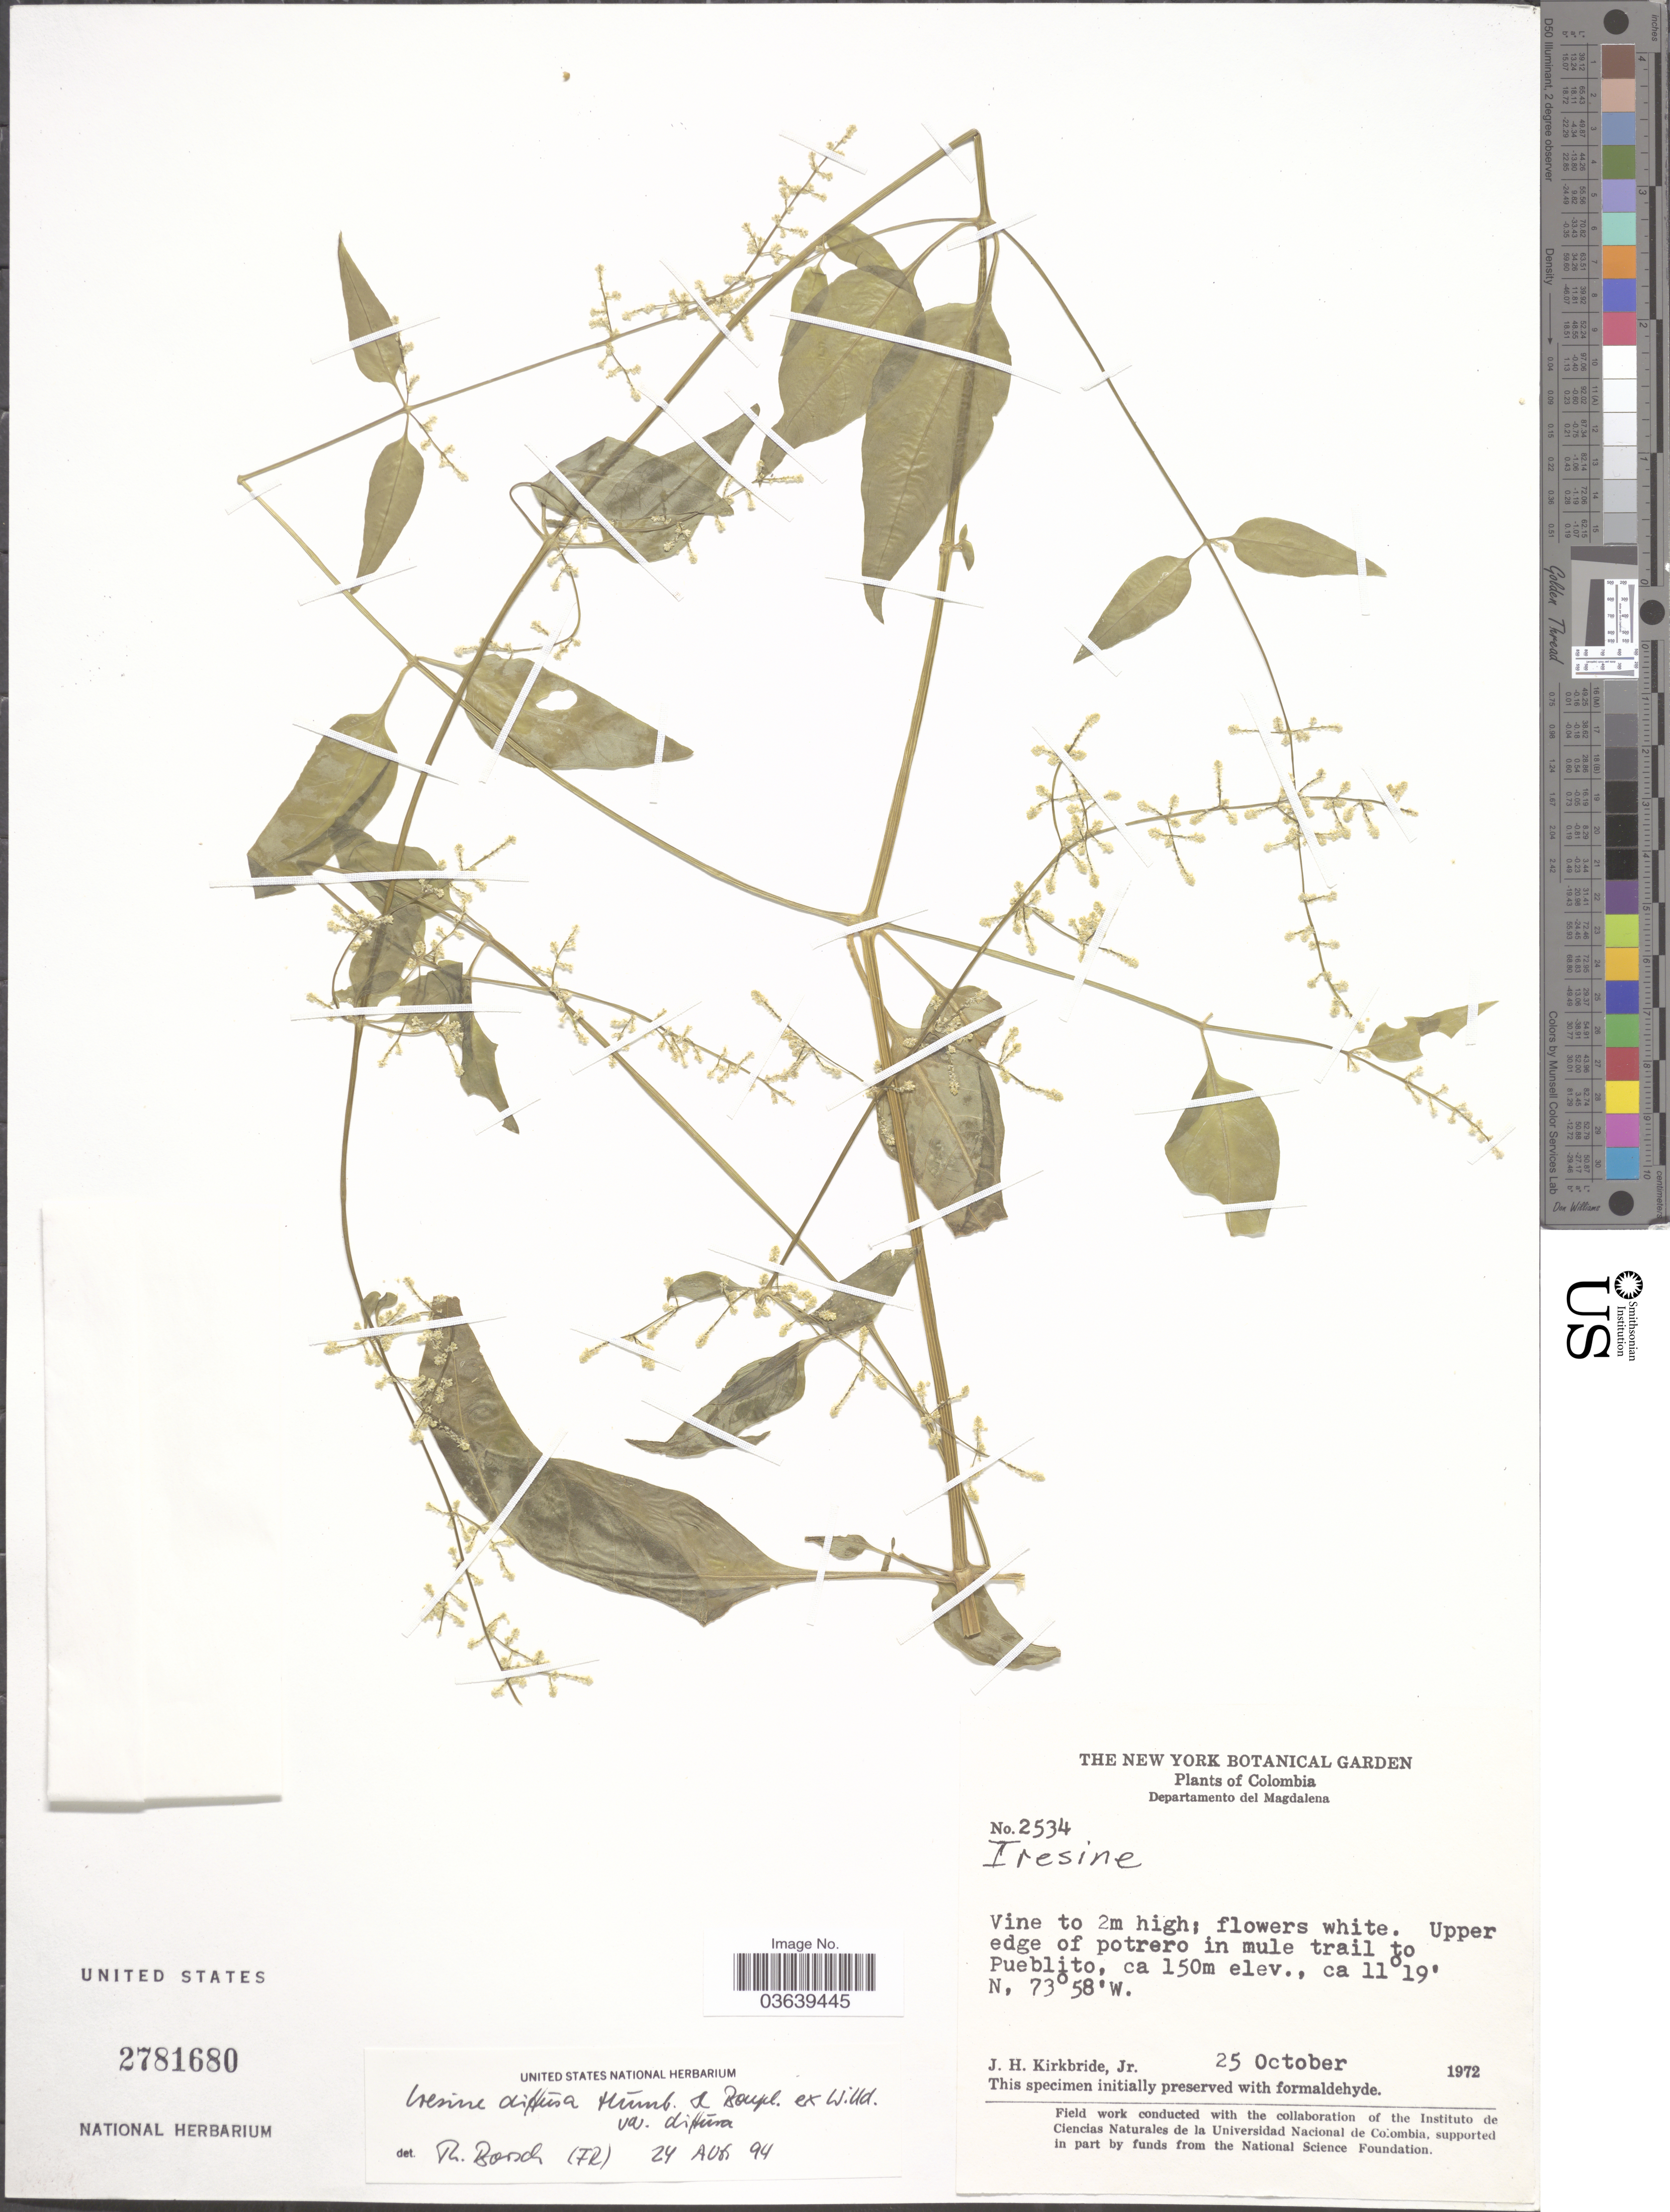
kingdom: Plantae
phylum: Tracheophyta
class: Magnoliopsida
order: Caryophyllales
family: Amaranthaceae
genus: Iresine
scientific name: Iresine diffusa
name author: Humb. & Bonpl. ex Willd.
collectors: J. H. Kirkbride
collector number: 2534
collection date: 1972-10-25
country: Colombia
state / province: Magdalena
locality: Departamento del Magdalena. Upper edge of potrero in mule trail to Pueblito.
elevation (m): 150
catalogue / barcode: US 2781680